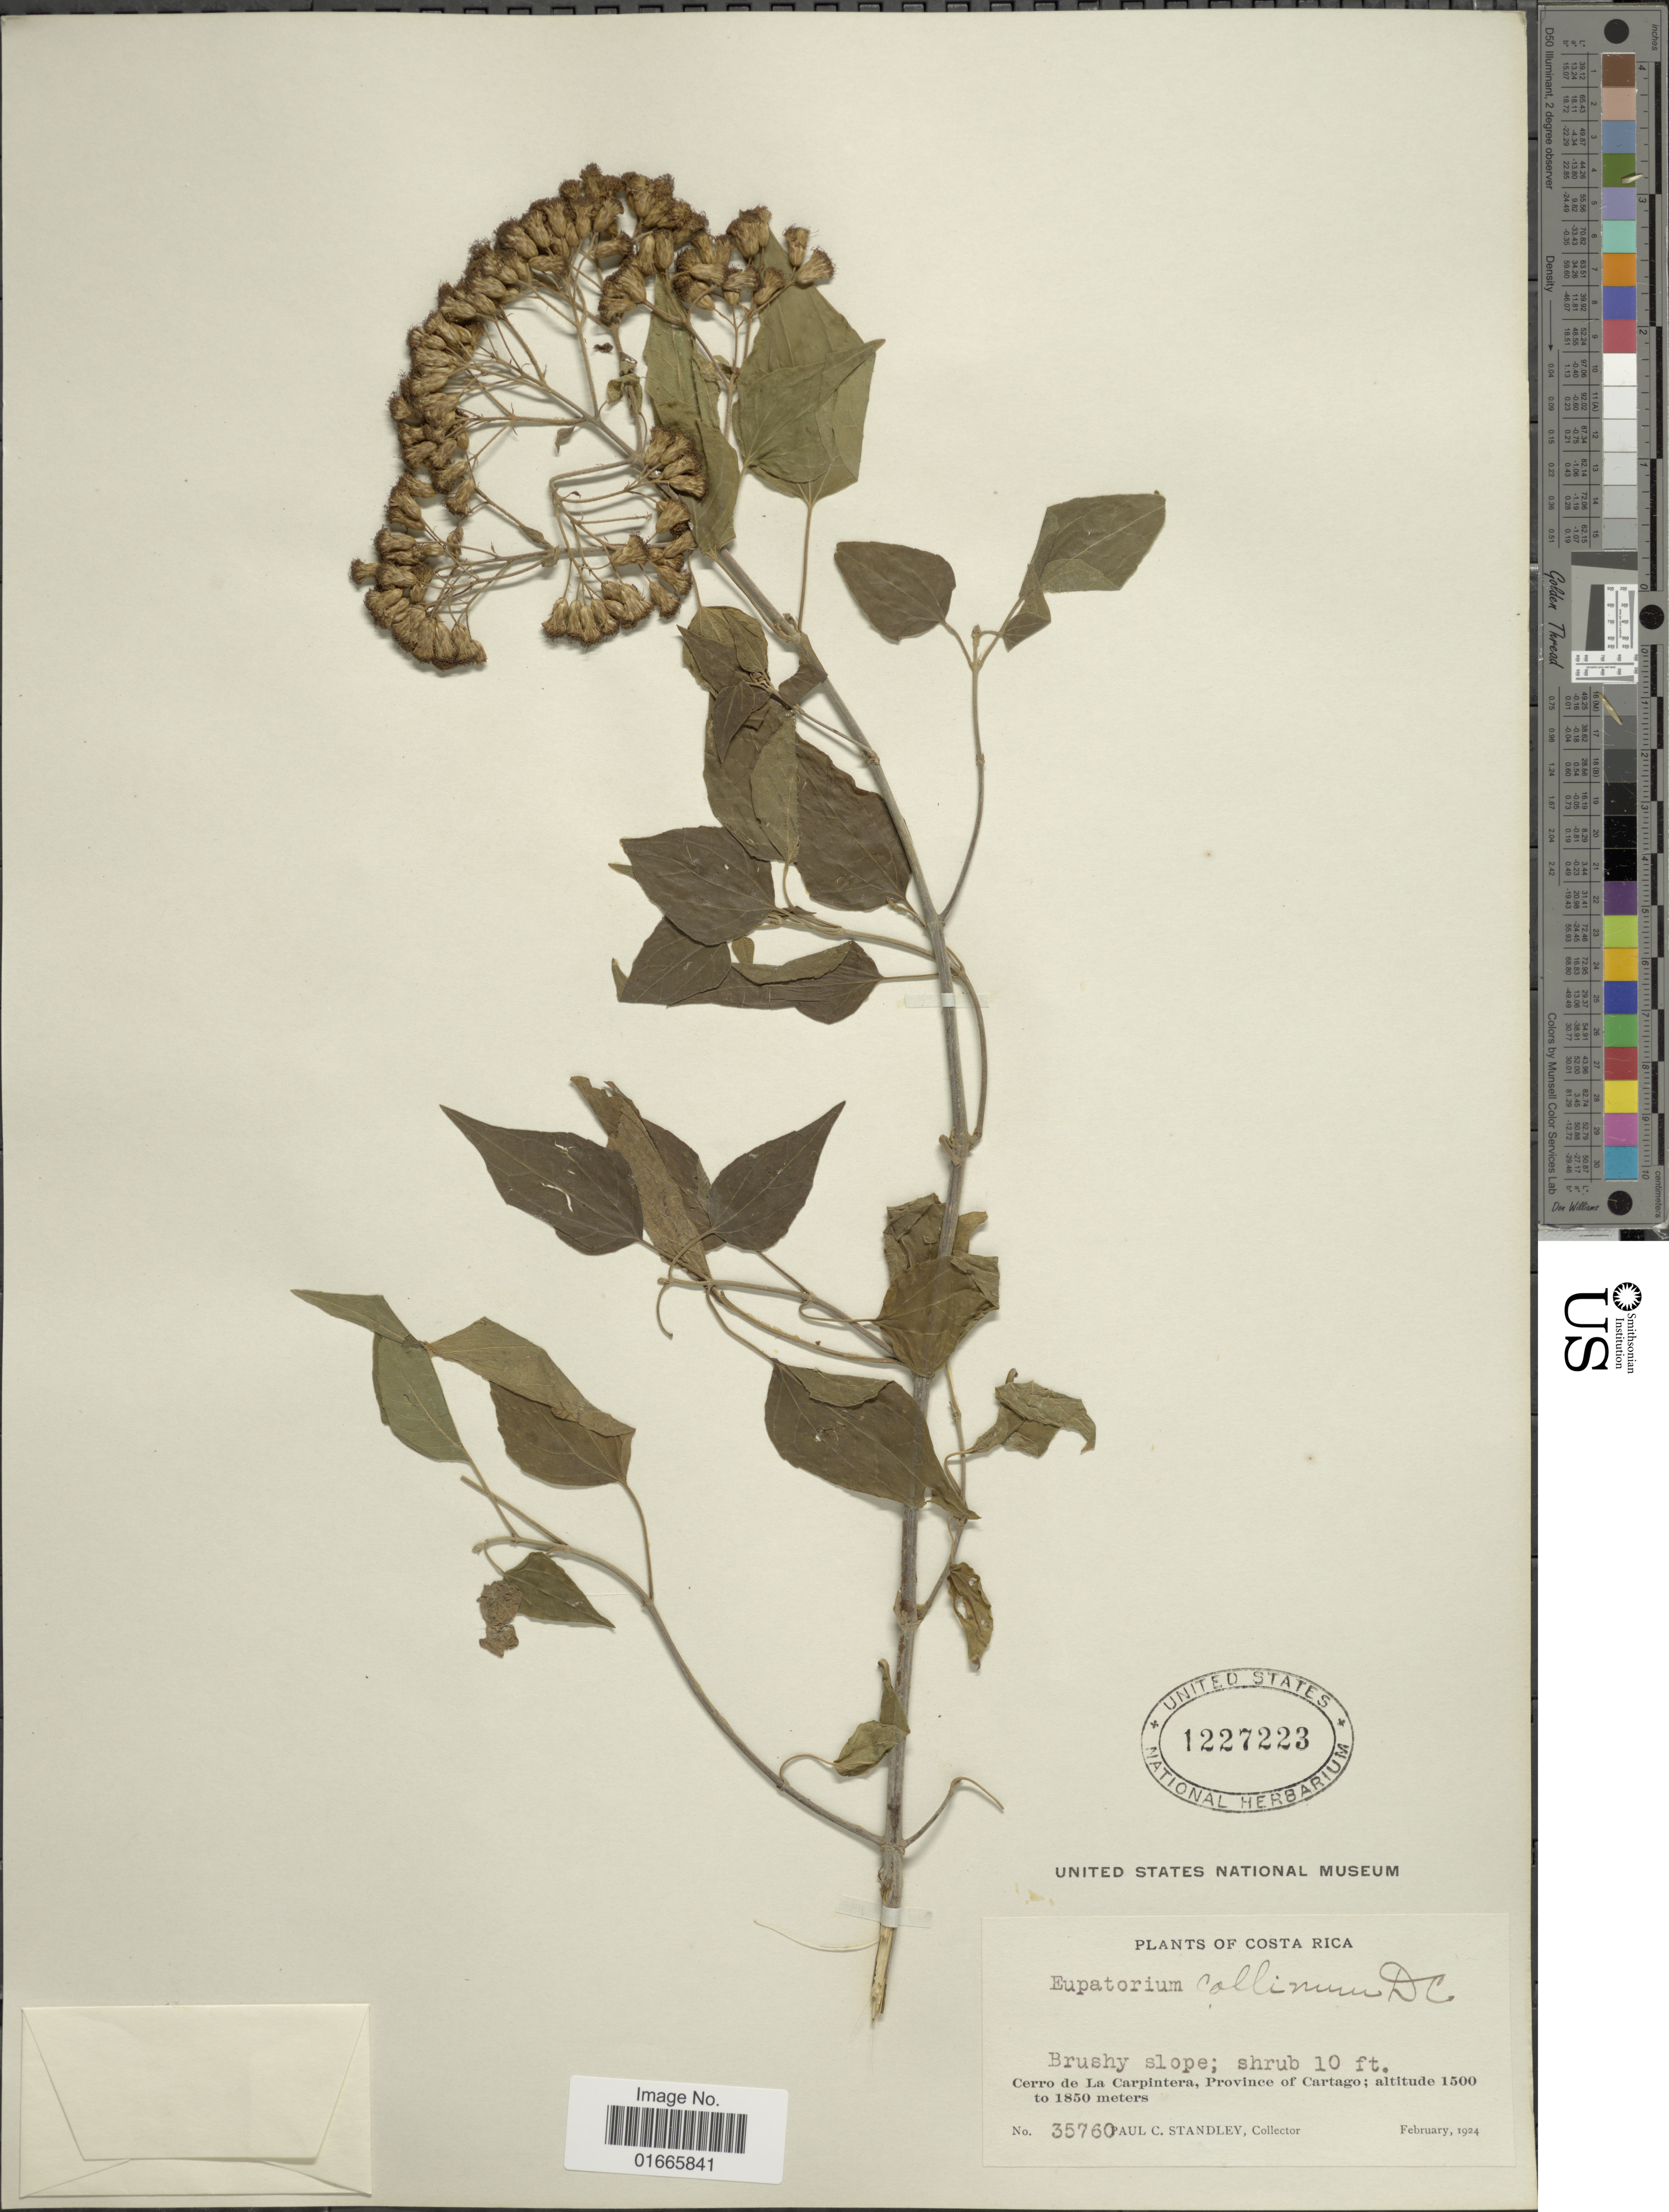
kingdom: Plantae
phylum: Tracheophyta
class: Magnoliopsida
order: Asterales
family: Asteraceae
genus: Chromolaena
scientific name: Chromolaena collina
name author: (DC.) R.M. King & H. Rob.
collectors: P. C. Standley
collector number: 35760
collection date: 1924-02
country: Costa Rica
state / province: Cartago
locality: Cerro de La Carpintera, Province of Cartago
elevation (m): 1500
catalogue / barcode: US 1227223